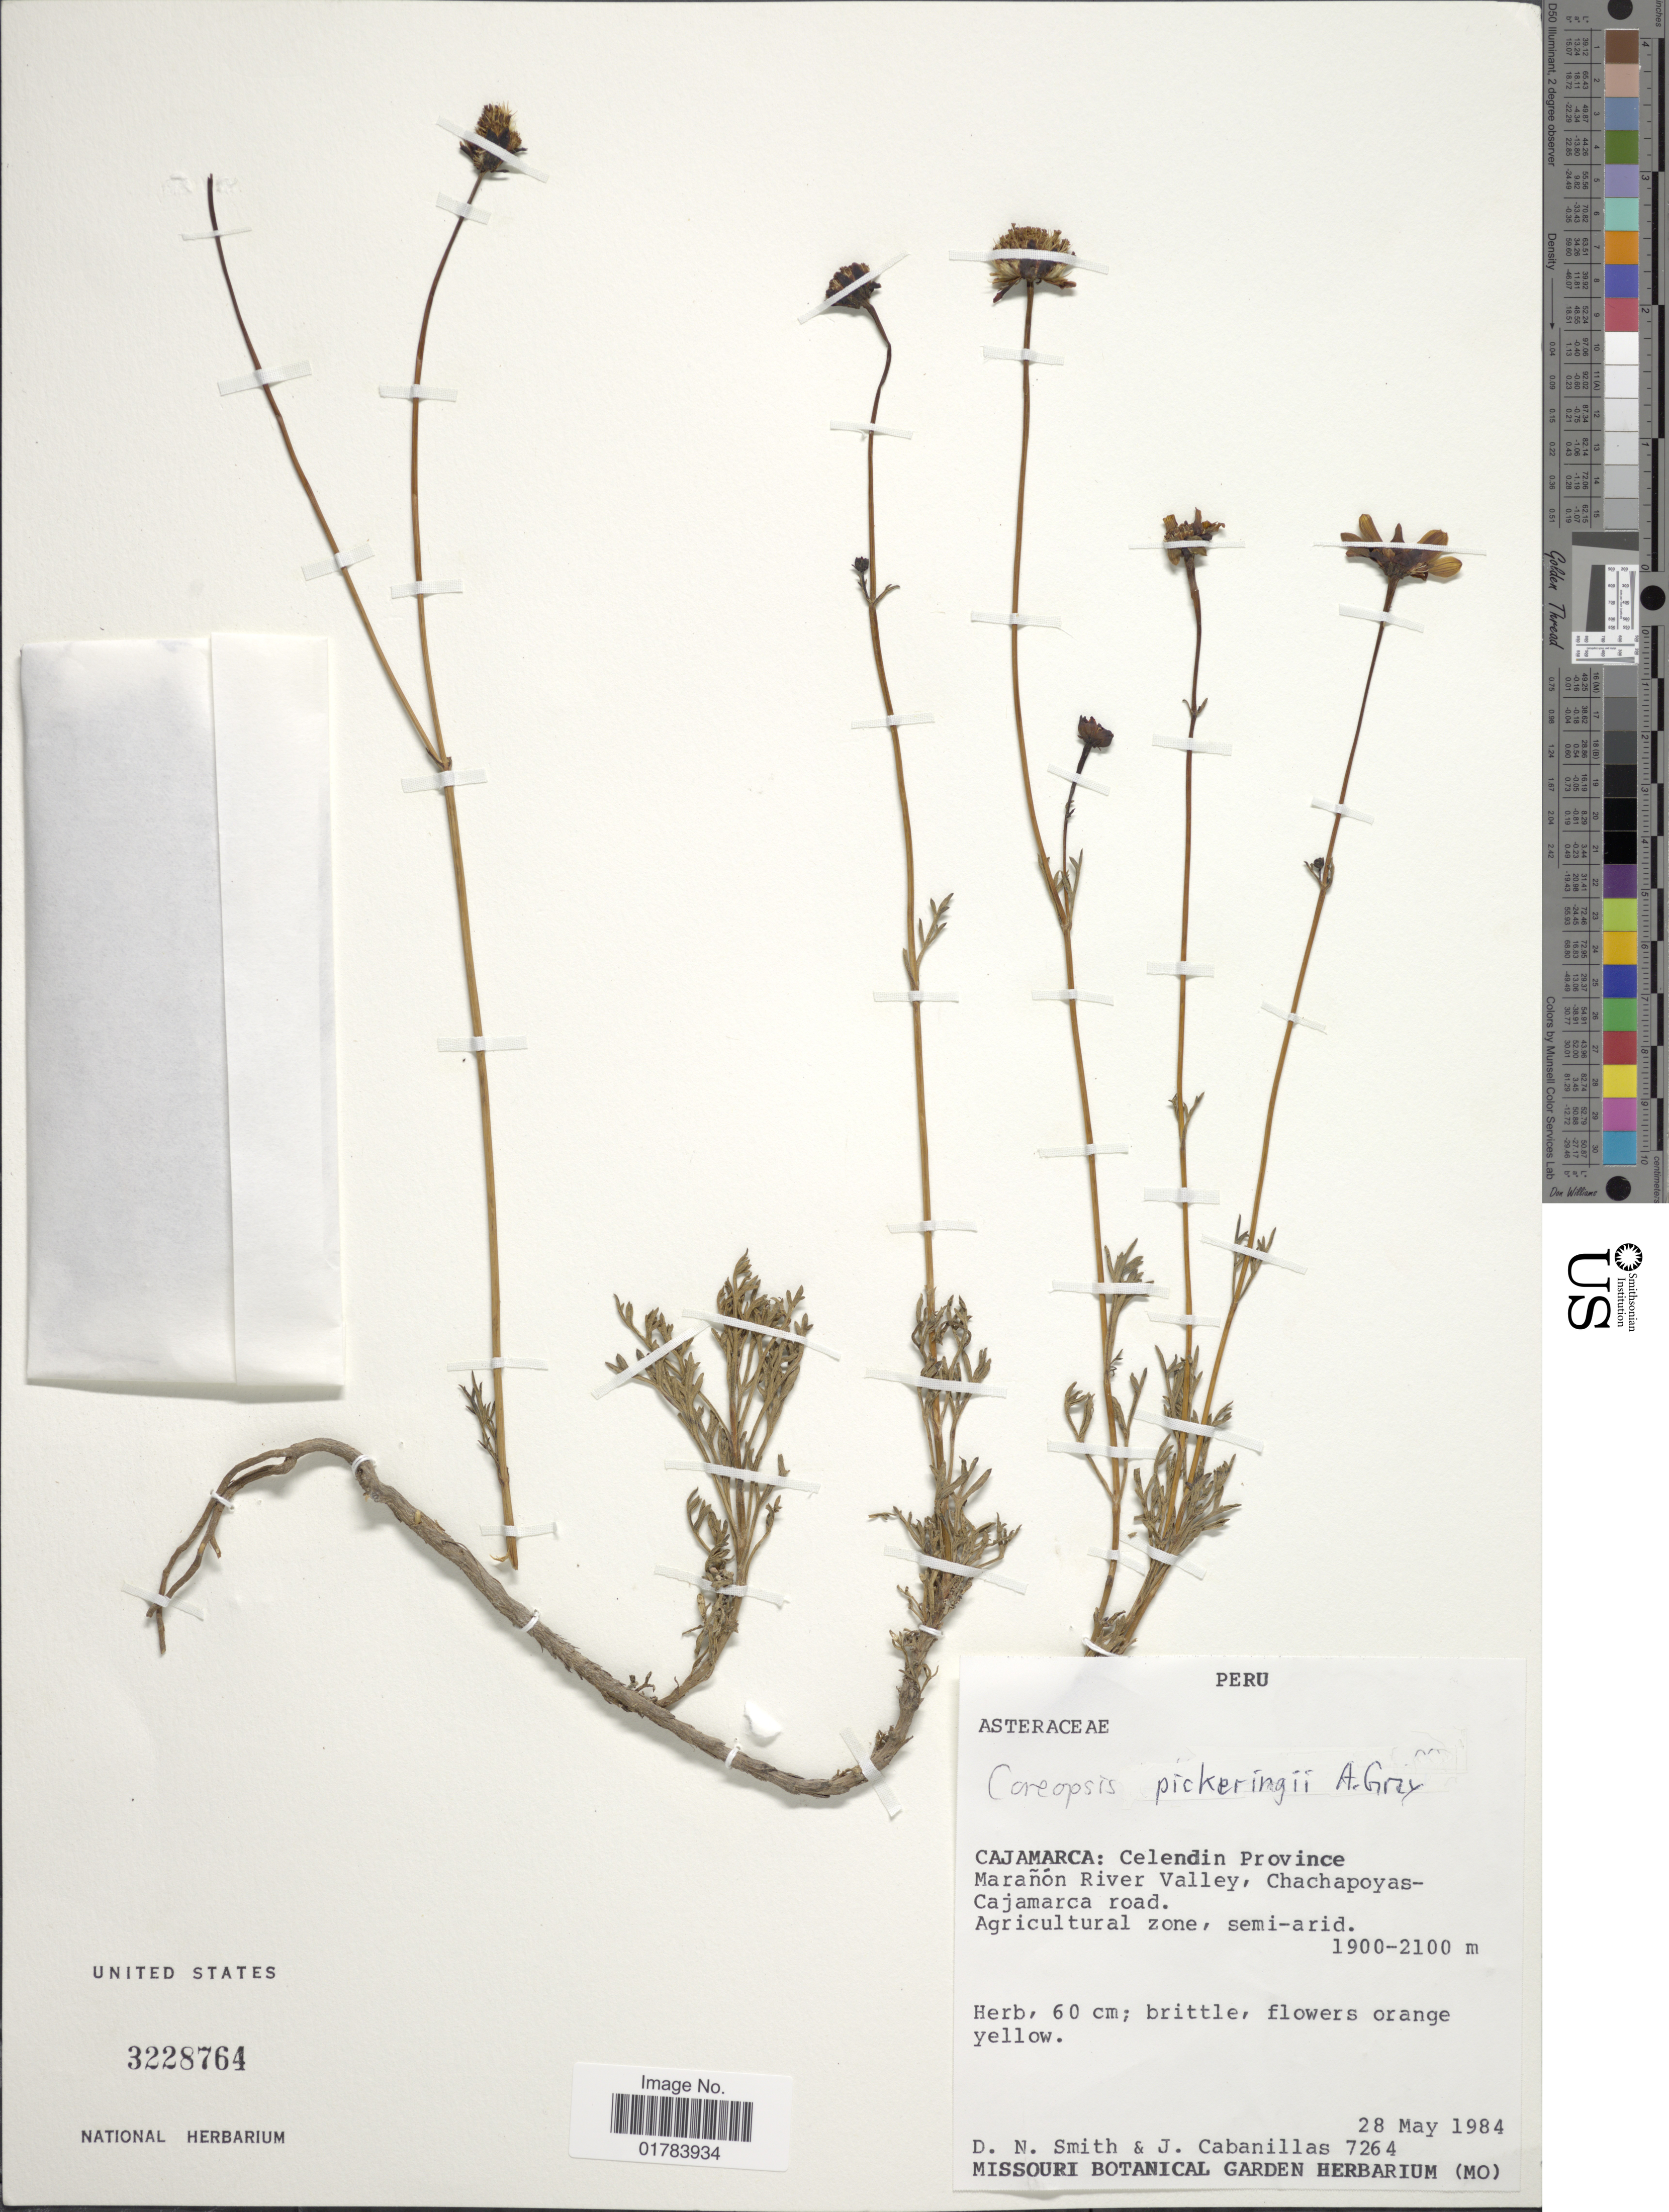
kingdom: Plantae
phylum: Tracheophyta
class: Magnoliopsida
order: Asterales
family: Asteraceae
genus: Coreopsis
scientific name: Coreopsis pickeringii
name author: A. Gray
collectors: D. Smith & J. Cabanillas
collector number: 7264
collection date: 1984-05-28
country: Peru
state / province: Cajamarca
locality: Celendin Province, Maranon River Valley, Chachapoyas-Cajamarca road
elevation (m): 1900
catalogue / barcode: US 3228764